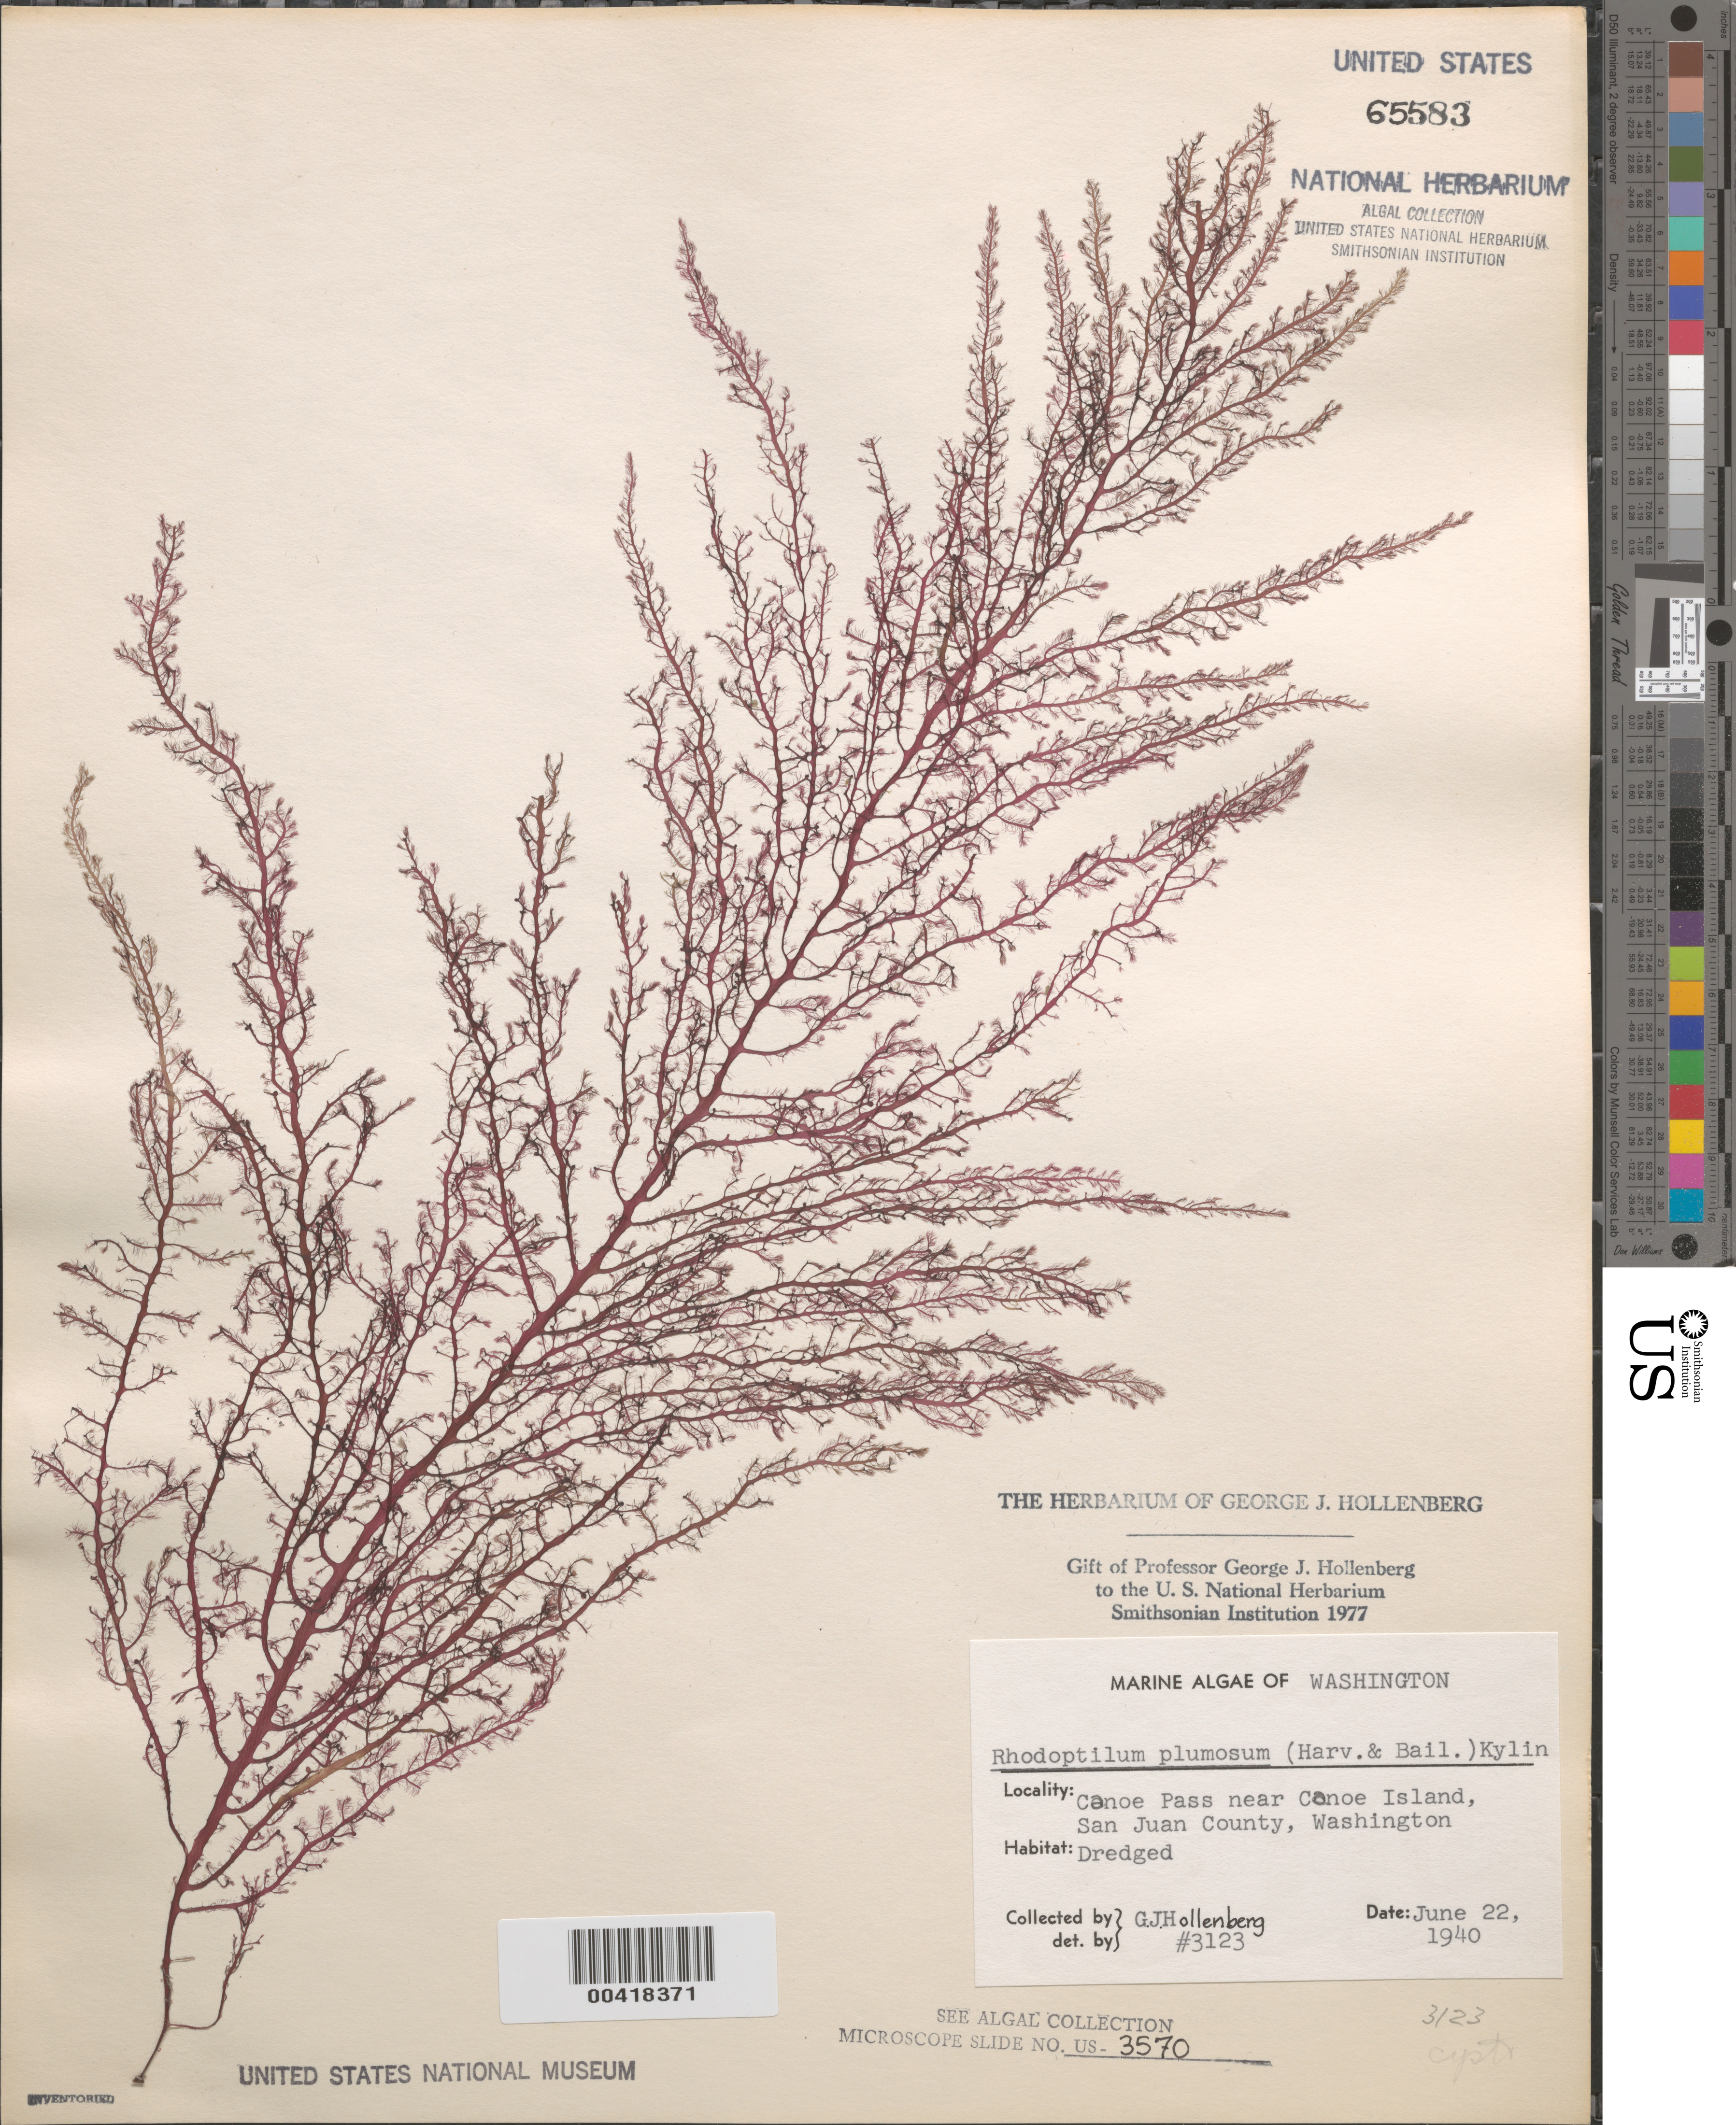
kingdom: Plantae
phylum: Rhodophyta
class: Florideophyceae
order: Ceramiales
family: Dasyaceae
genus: Rhodoptilum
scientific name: Rhodoptilum plumosum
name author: (Harv. & Bail.) Kylin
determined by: Hollenberg, George J.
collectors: G. Hollenberg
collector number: GJH 3123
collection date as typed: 22 Jun 1940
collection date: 1940-06-22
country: United States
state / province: Washington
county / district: San Juan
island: San Juan Islands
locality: Canoe Pass near Canoe Island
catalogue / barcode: US 65583